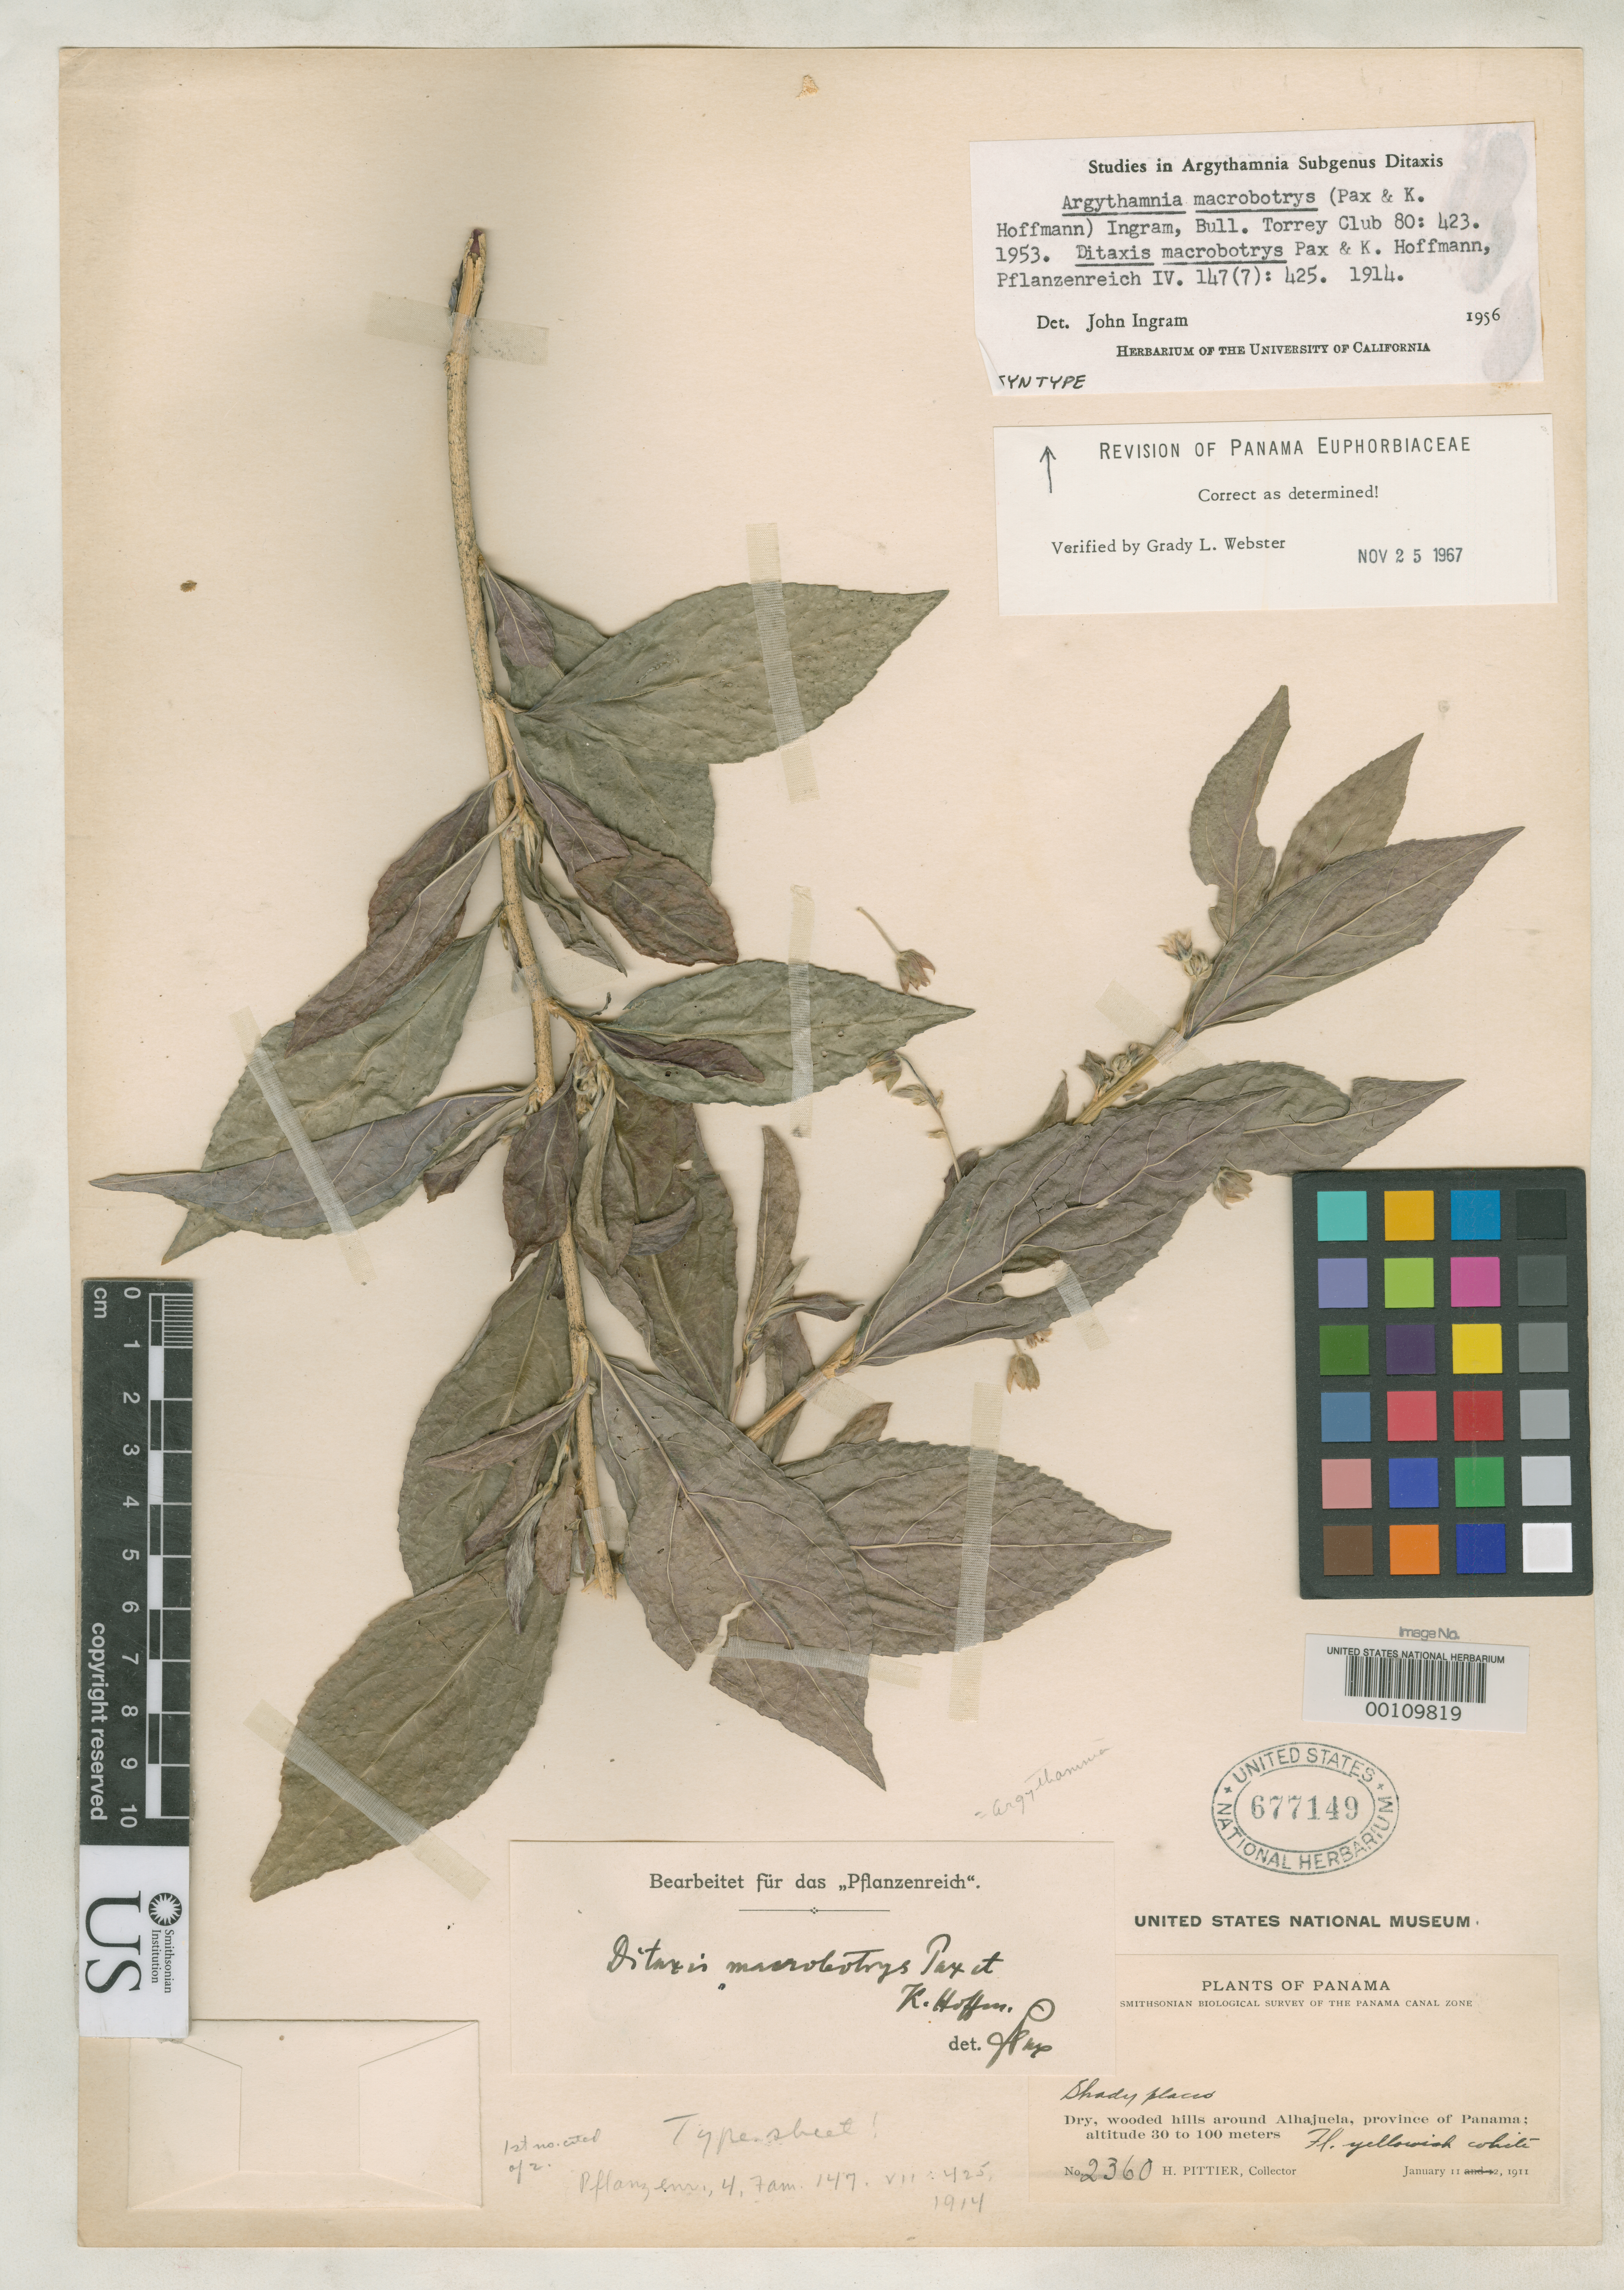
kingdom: Plantae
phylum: Tracheophyta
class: Magnoliopsida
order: Malpighiales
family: Euphorbiaceae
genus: Ditaxis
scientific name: Ditaxis macrobotrys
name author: Pax & K. Hoffm. in Engl.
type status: Syntype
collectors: H. F. Pittier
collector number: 2360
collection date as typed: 11 Jan 1911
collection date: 1911-01-11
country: Panama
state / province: Panamá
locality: Chagres Valley, Alhafuela.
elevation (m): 30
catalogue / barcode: US 677149